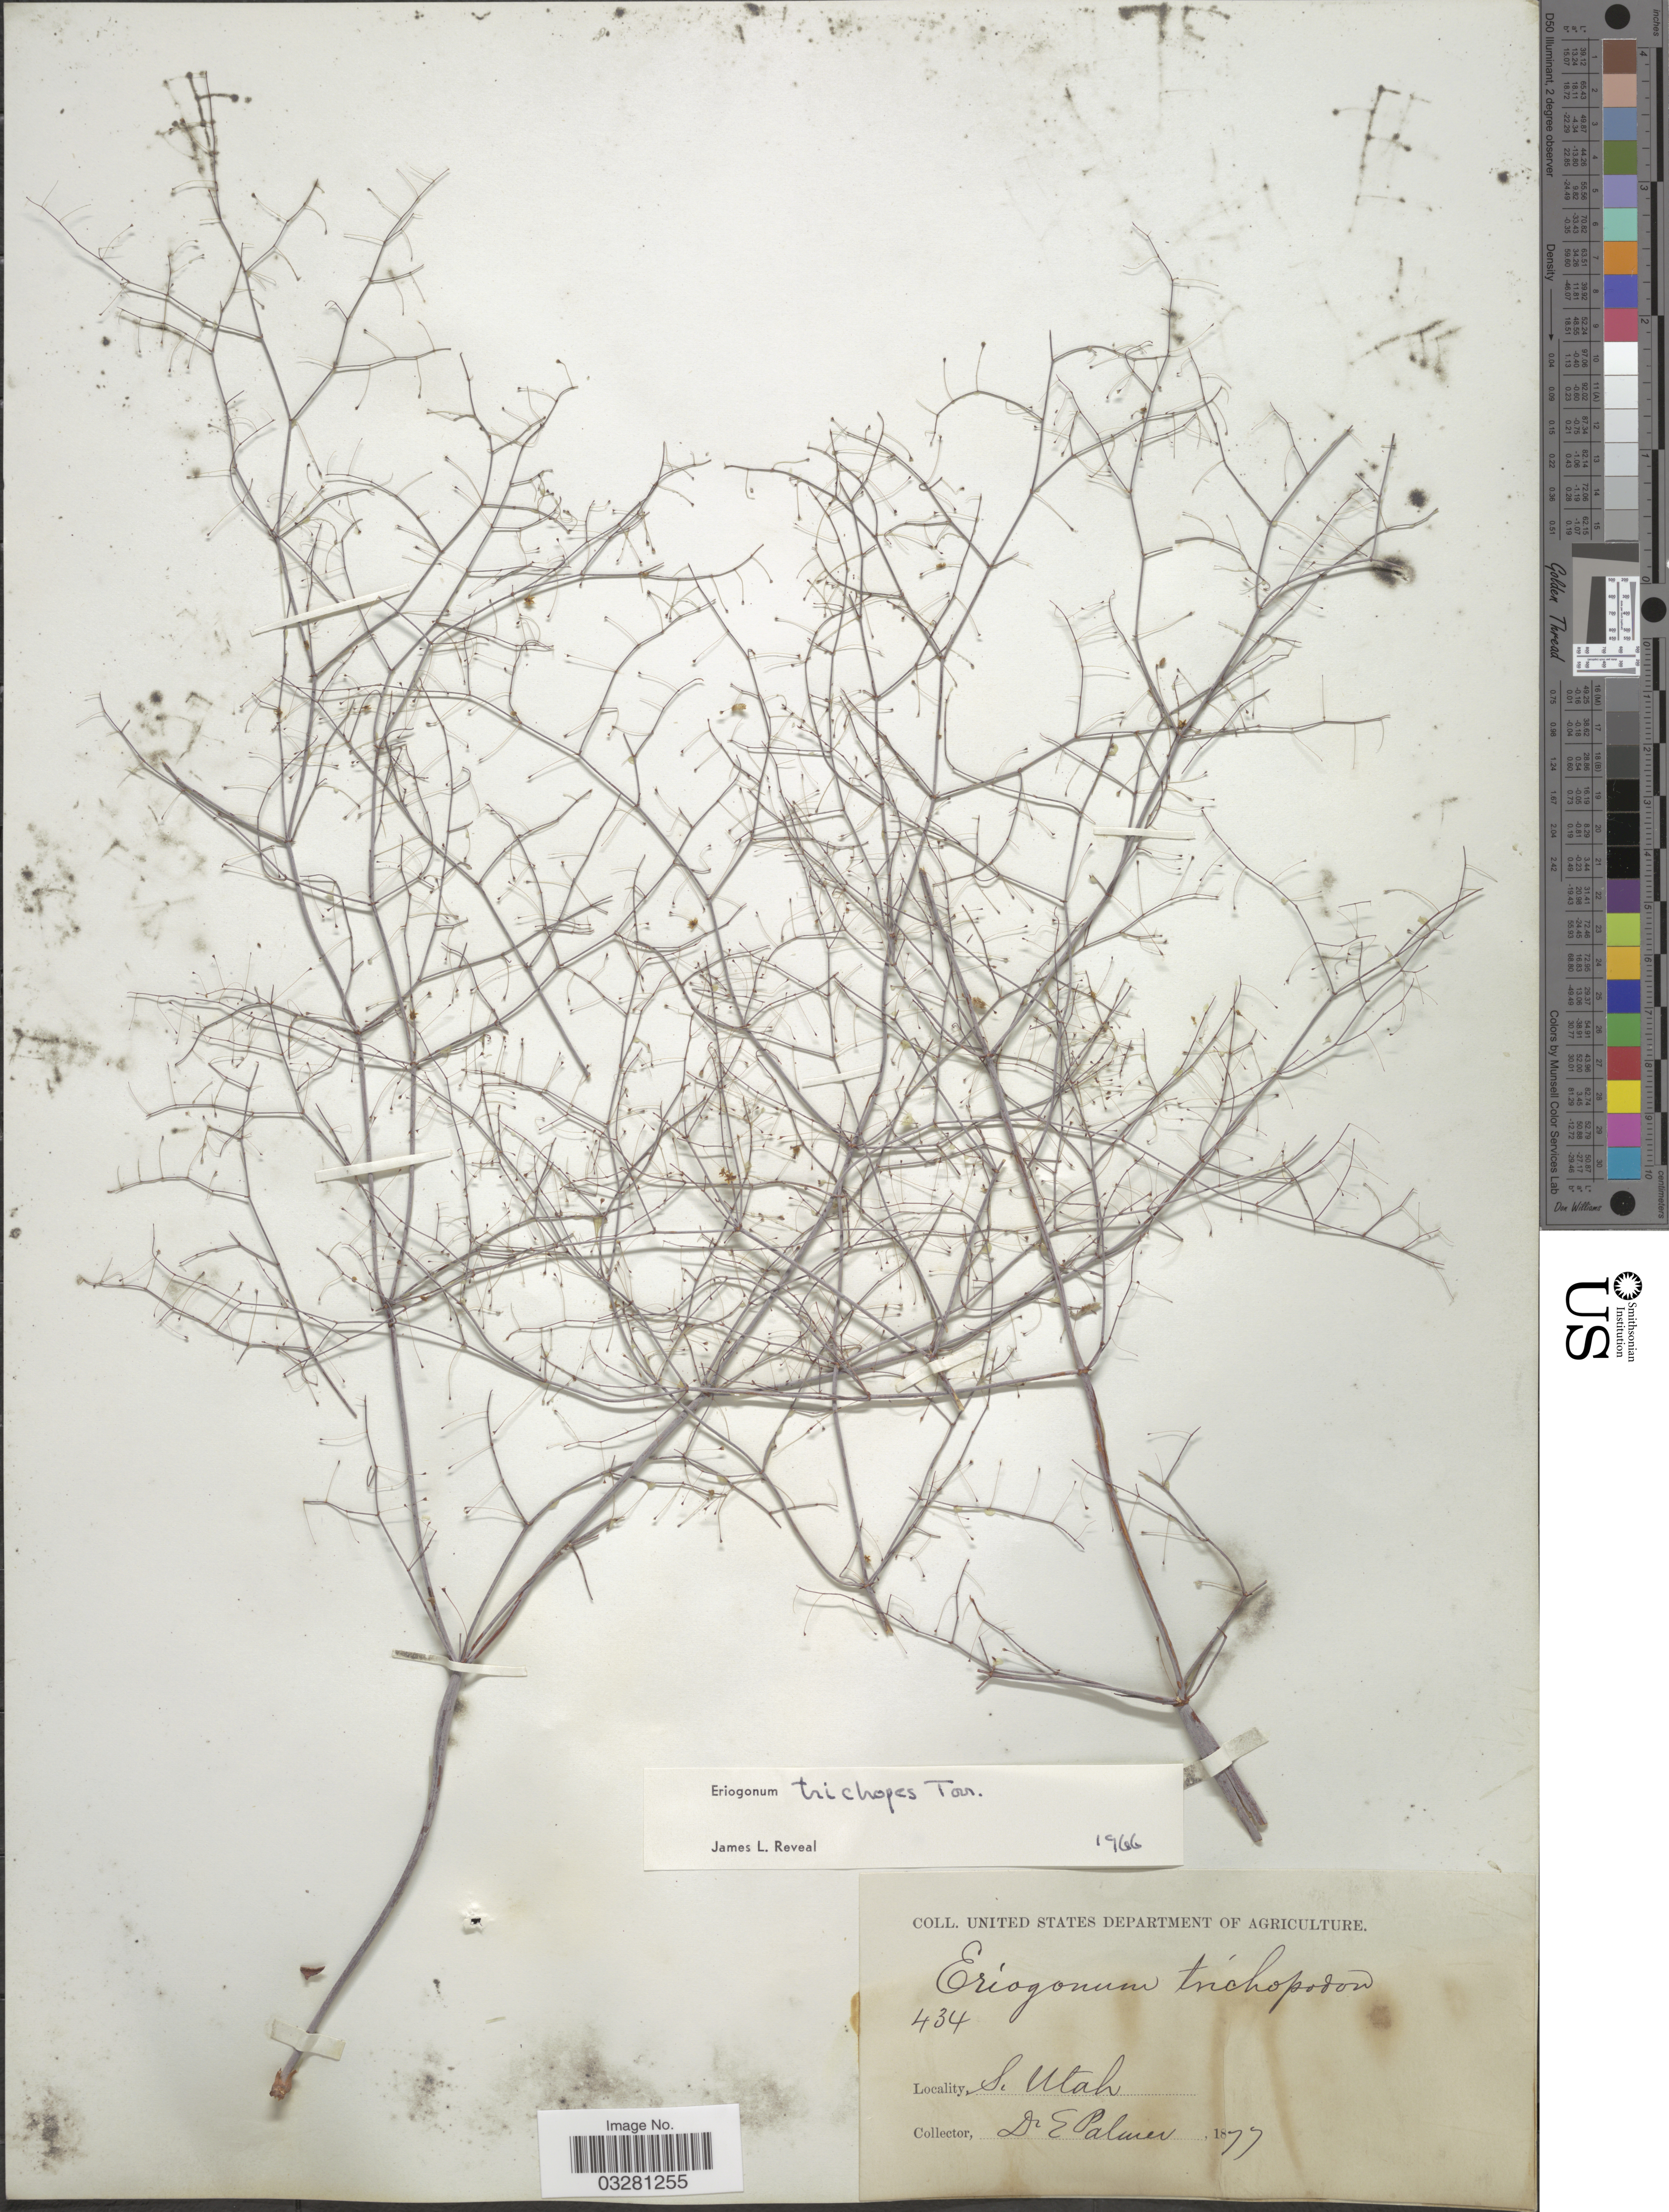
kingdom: Plantae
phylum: Tracheophyta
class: Magnoliopsida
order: Caryophyllales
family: Polygonaceae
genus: Eriogonum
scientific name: Eriogonum trichopes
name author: Torr.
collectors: E. Palmer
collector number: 434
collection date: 1877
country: United States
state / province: Utah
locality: S. Utah.